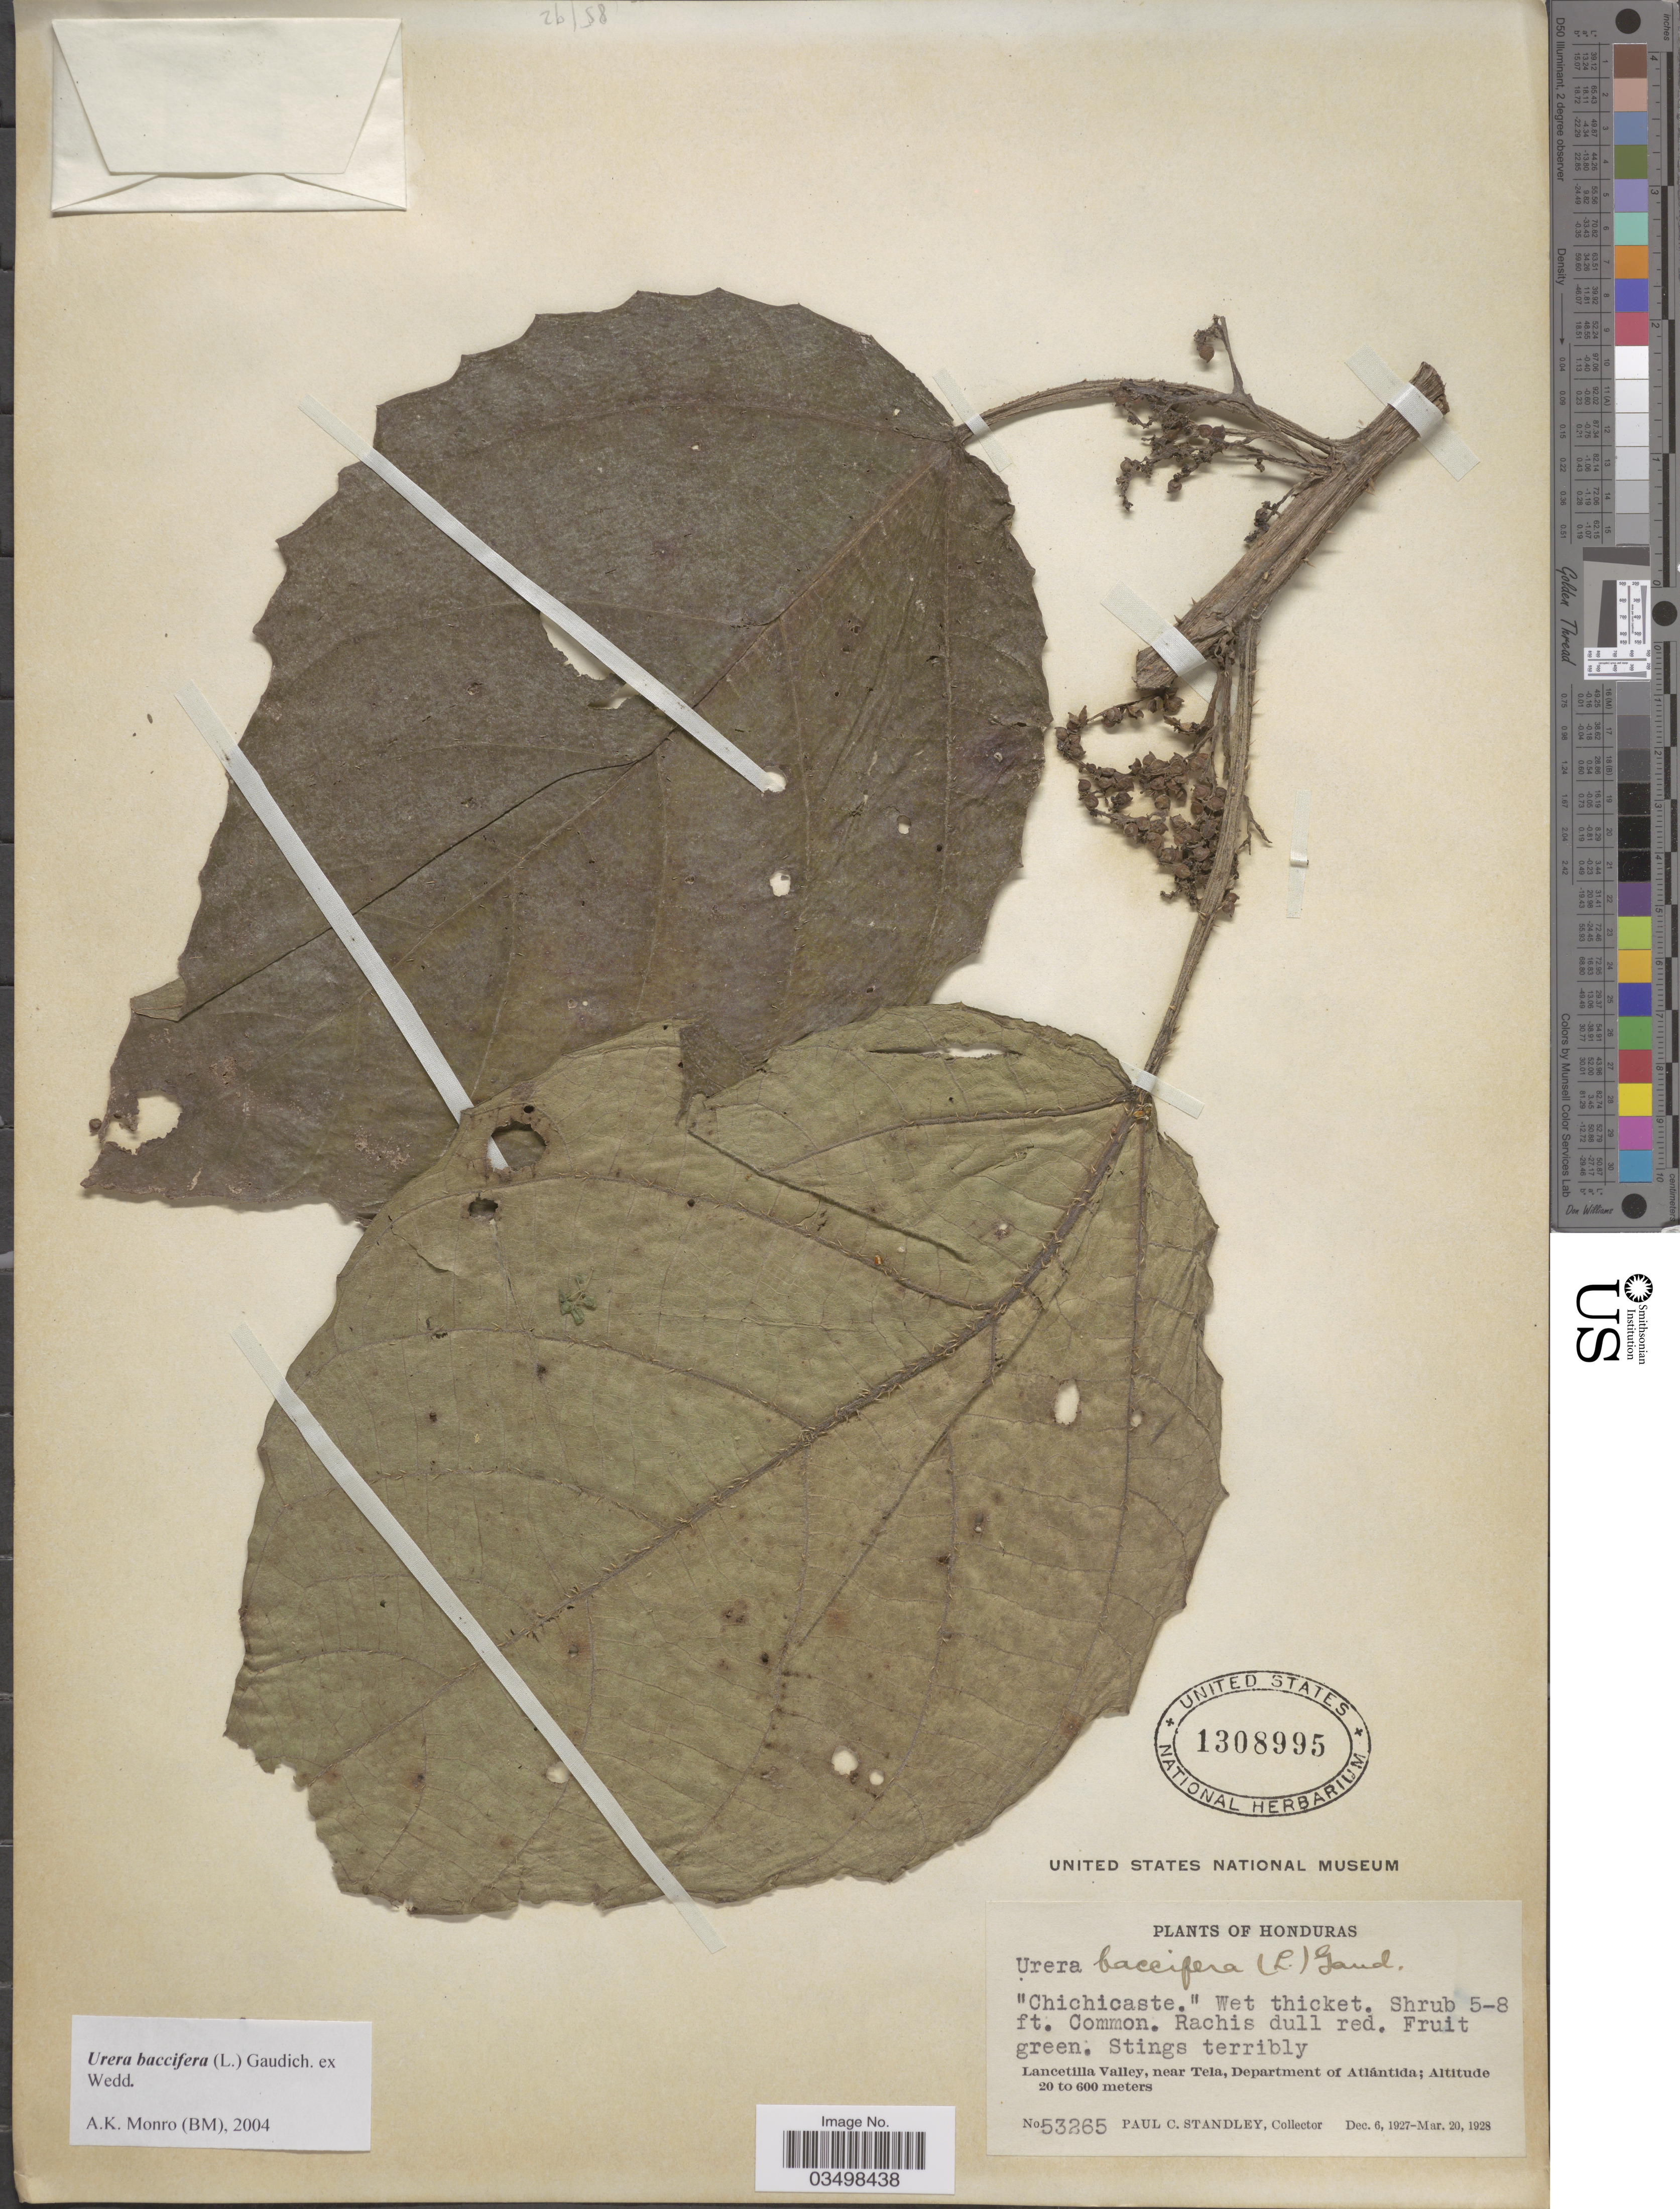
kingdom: Plantae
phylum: Tracheophyta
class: Magnoliopsida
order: Rosales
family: Urticaceae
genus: Urera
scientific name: Urera baccifera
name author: (L.) Gaudich. ex Wedd.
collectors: P. C. Standley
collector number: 53265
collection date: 1927-12-06/1928-03-20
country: Honduras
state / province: Atlantida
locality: Lancetilla Valley, near Tela, Department of Atlántida.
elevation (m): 20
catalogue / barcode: US 1308995